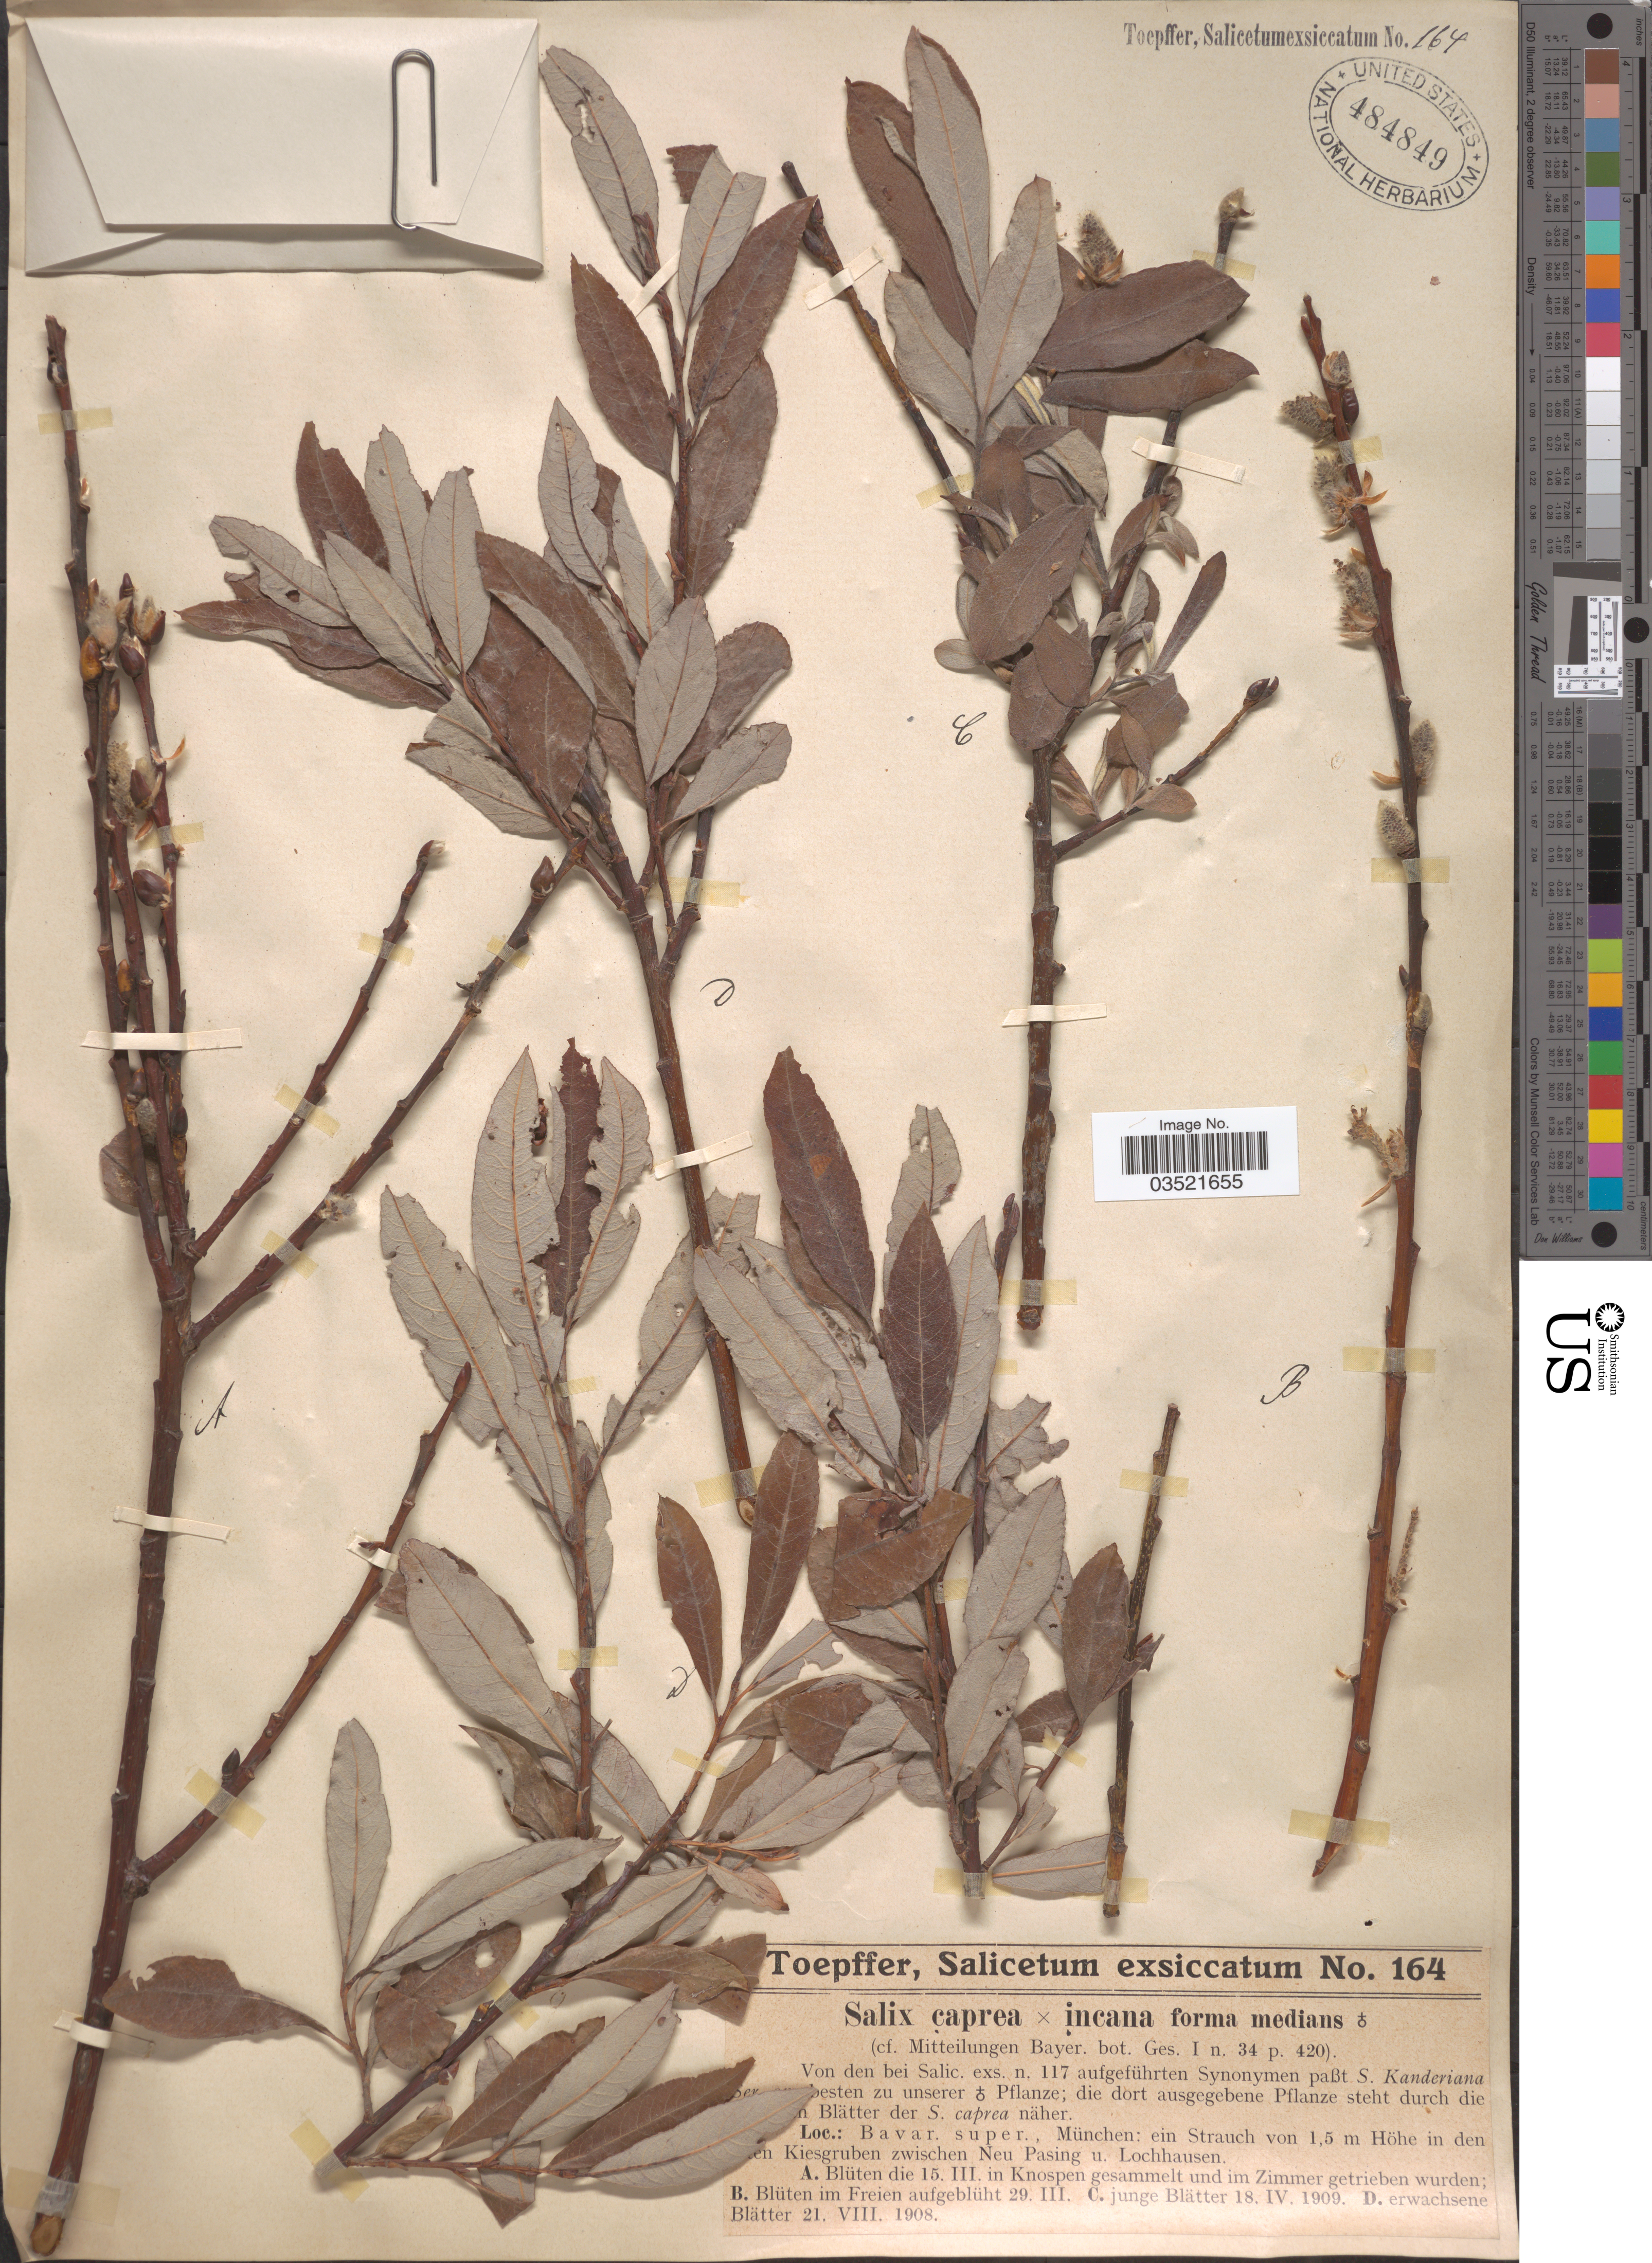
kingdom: Plantae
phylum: Tracheophyta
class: Magnoliopsida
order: Malpighiales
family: Salicaceae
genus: Salix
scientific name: Salix caprea x S. incana f. medians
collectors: A. Toepffer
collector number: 164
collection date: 1908-03-29/1909-04-18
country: Germany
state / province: Bayern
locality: Bavar. super., München: ein Strauch von 1,5 m Höhe in den [illegible text]en Kiesgruben zwischen Neu Pasing u. Lochhausen.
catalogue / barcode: US 484849